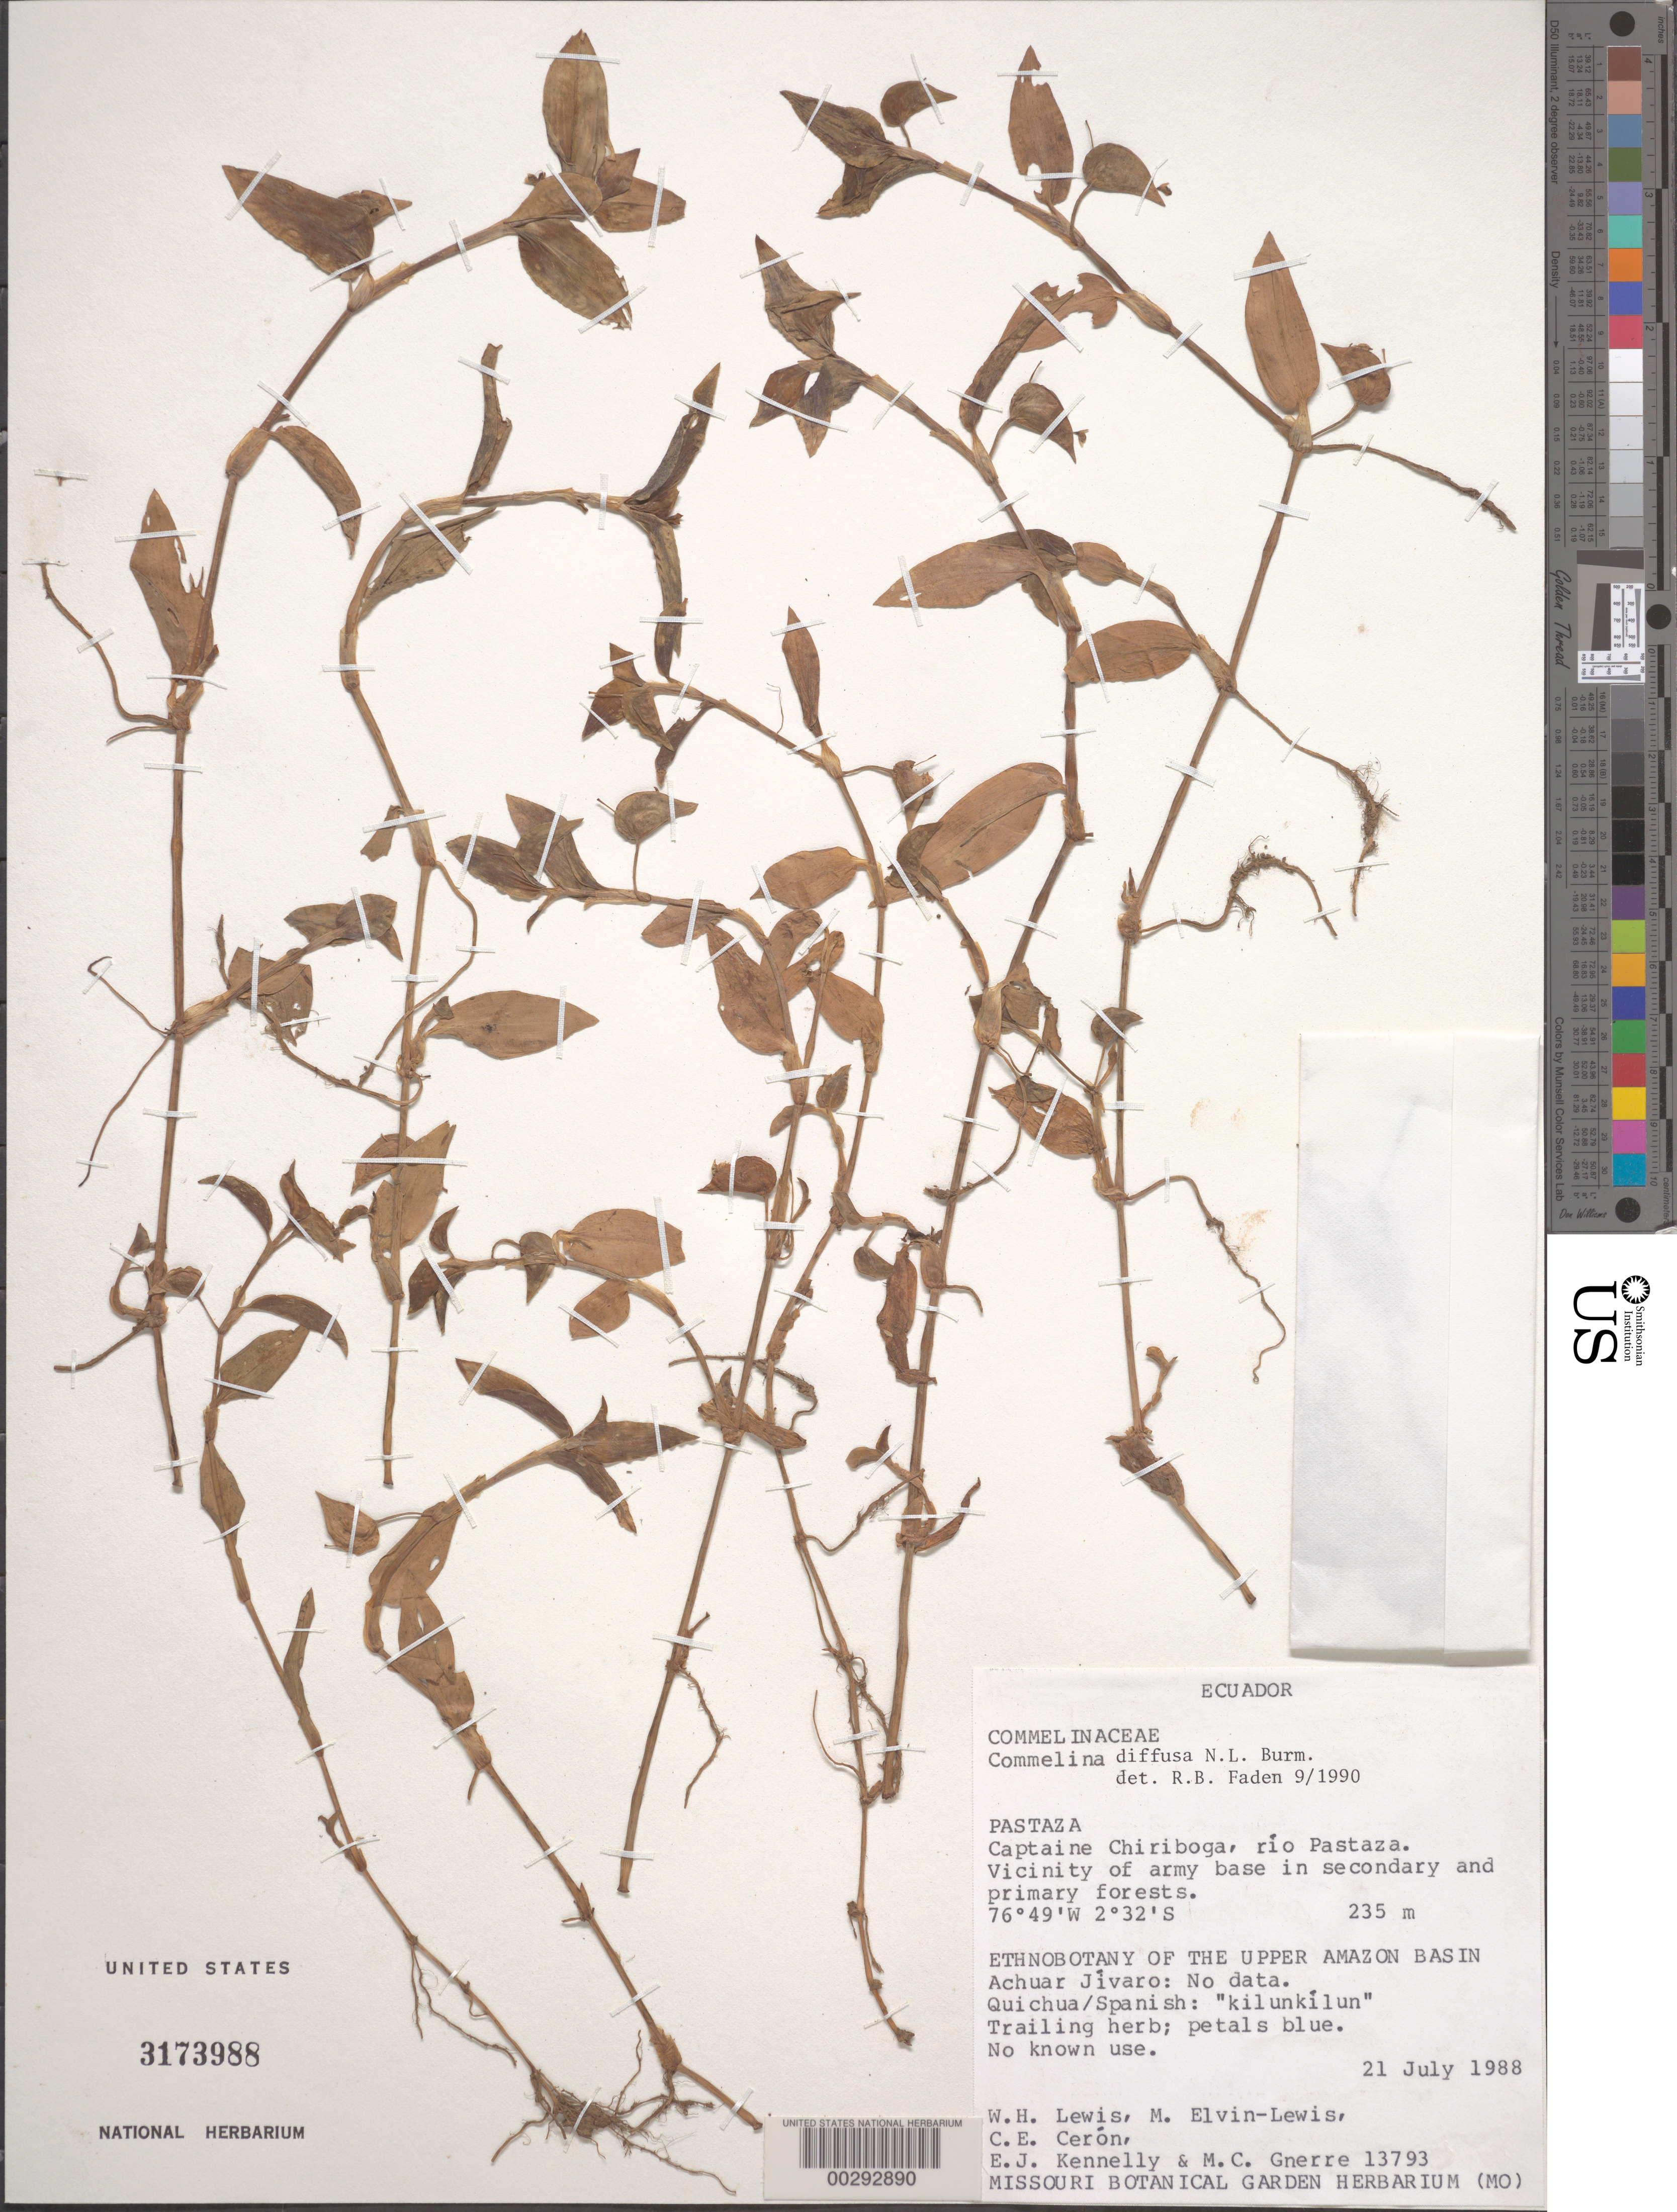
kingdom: Plantae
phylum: Tracheophyta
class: Liliopsida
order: Commelinales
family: Commelinaceae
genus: Commelina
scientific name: Commelina diffusa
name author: Burm. f.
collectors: W. H. Lewis, M. Elvin-Lewis, C. E. Cerón M., E. Kennelly & M. Gnerre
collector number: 13793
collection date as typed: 21 Jul 1988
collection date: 1988-07-21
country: Ecuador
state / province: Pastaza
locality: CaptaiNEchiriboga, Rio pastaza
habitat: In seconcary and primary forests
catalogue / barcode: US 3173988